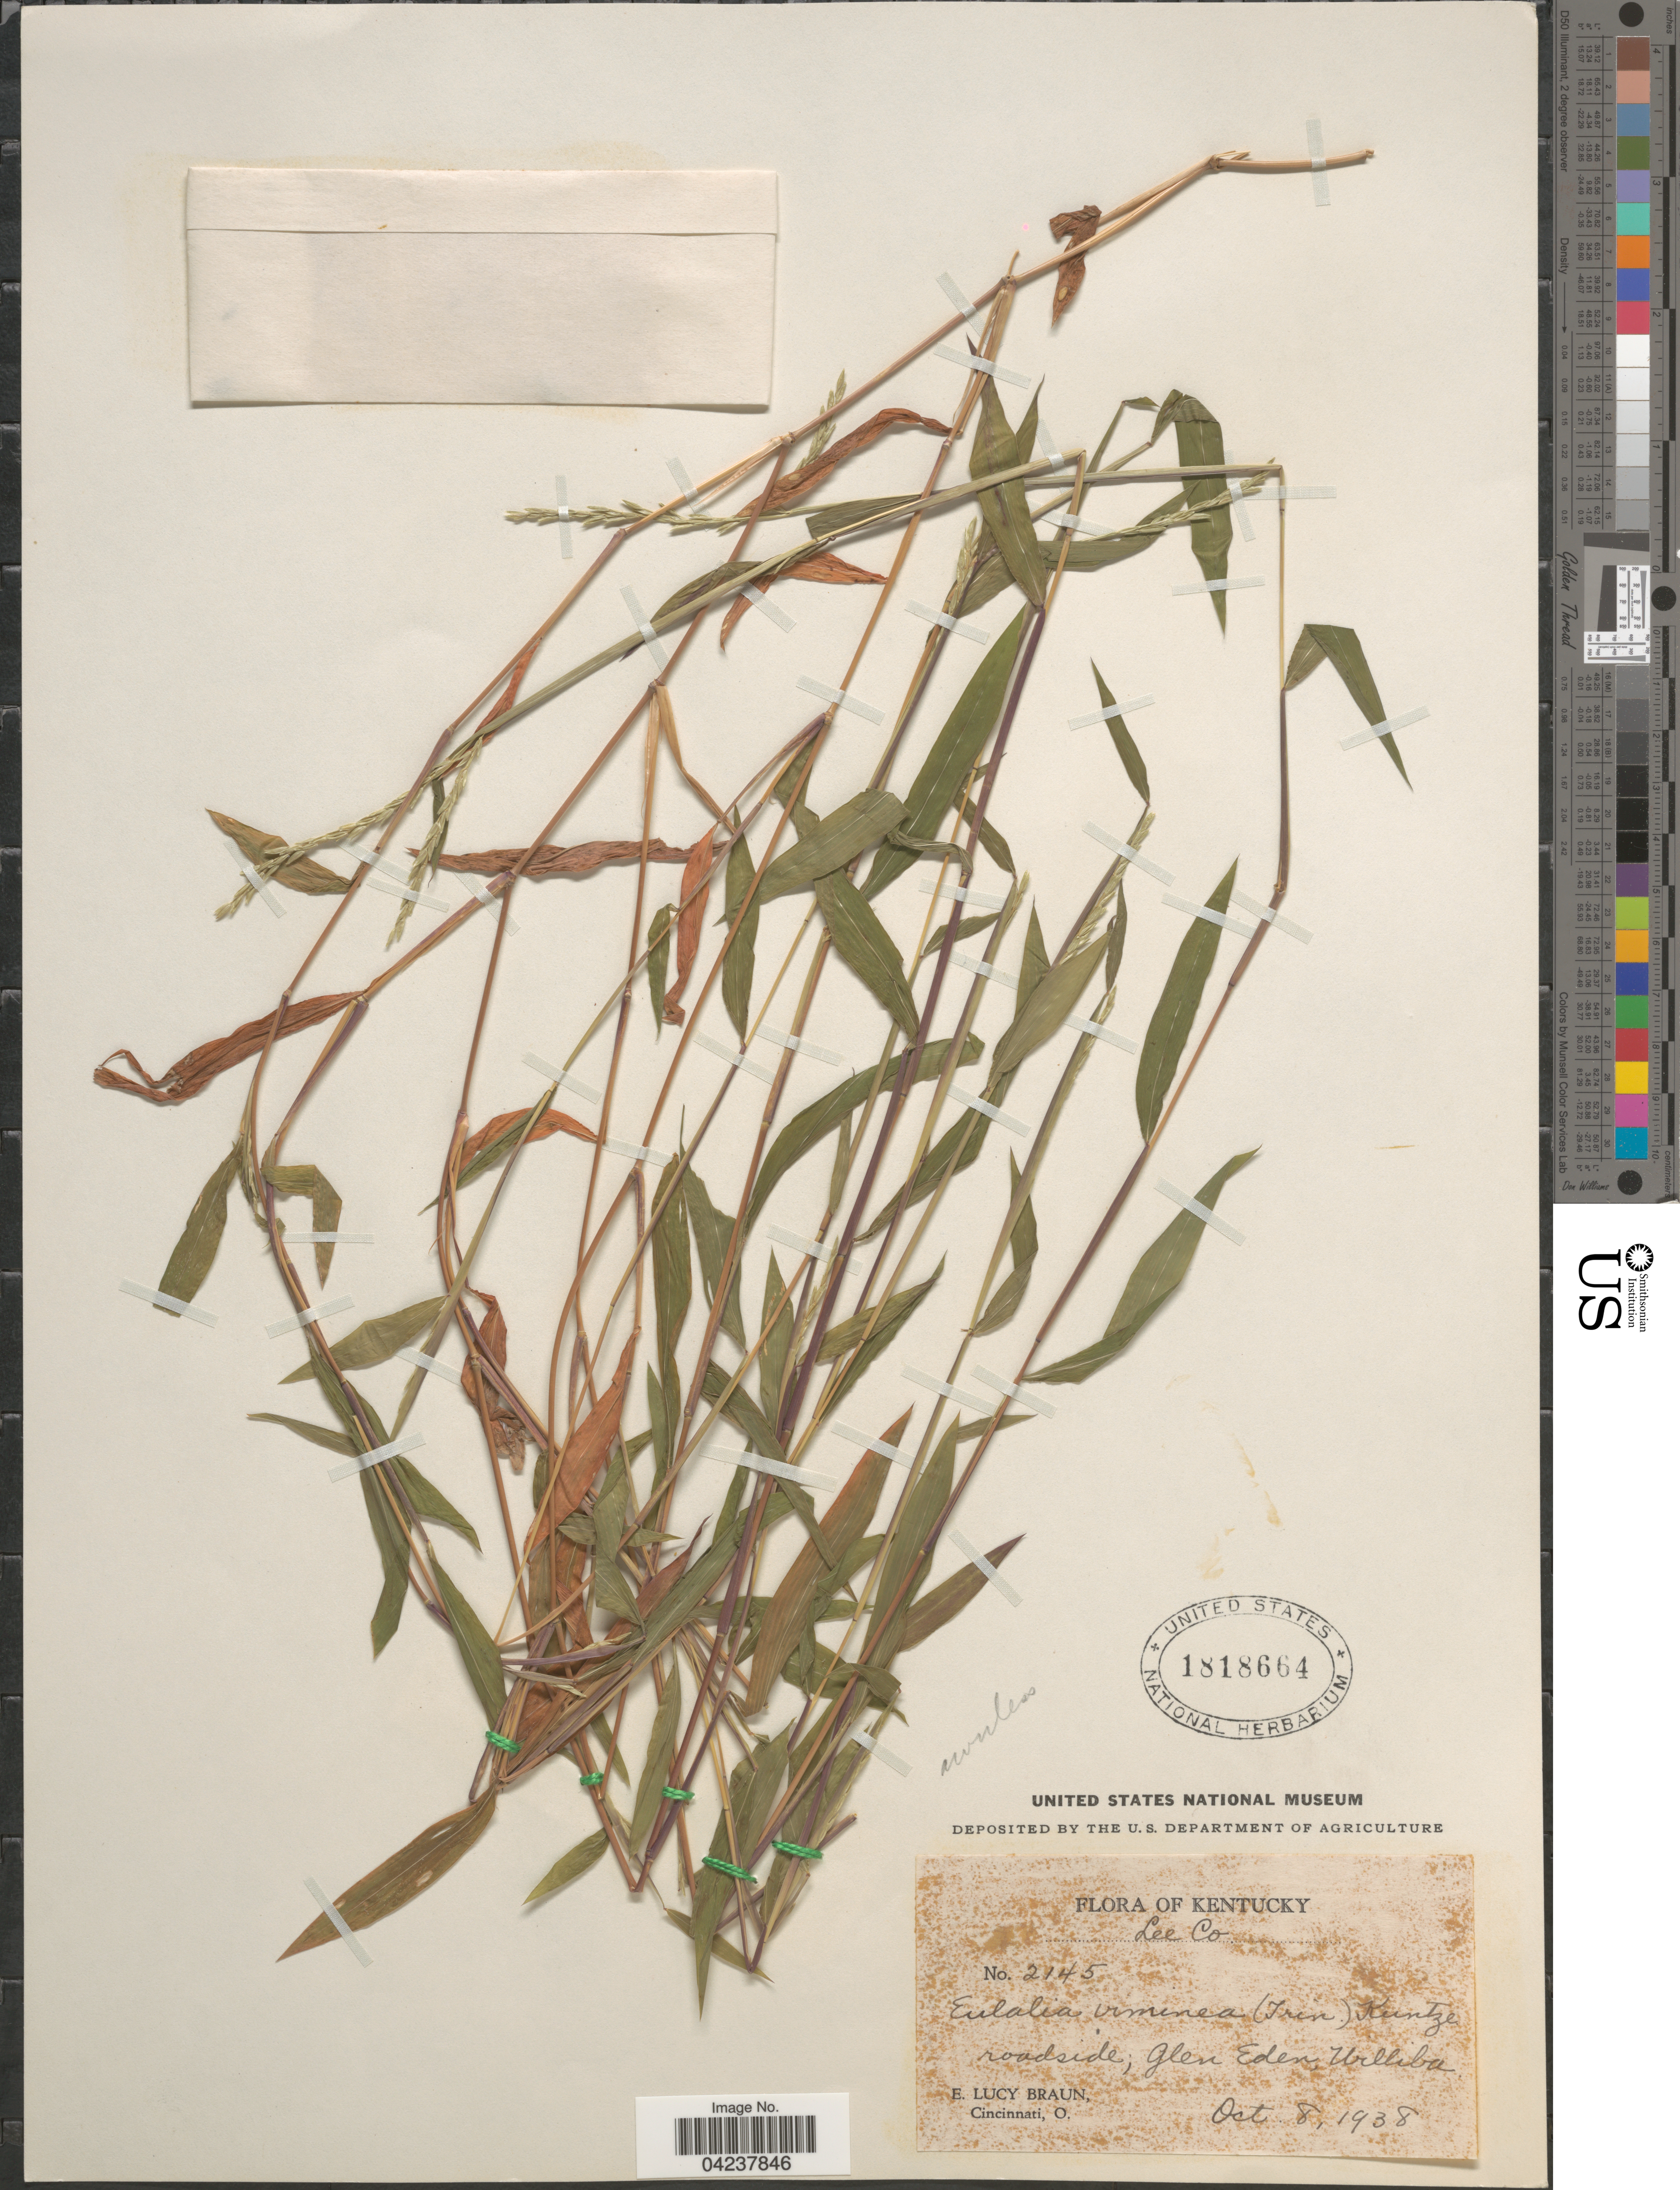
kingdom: Plantae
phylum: Tracheophyta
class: Liliopsida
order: Poales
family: Poaceae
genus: Microstegium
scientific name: Microstegium vimineum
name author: (Trin.) A. Camus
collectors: E. L. Braun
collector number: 2145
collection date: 1938-10-08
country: United States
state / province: Kentucky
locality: Lee Co. Roadside, Glen Eden Williba.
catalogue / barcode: US 1818664